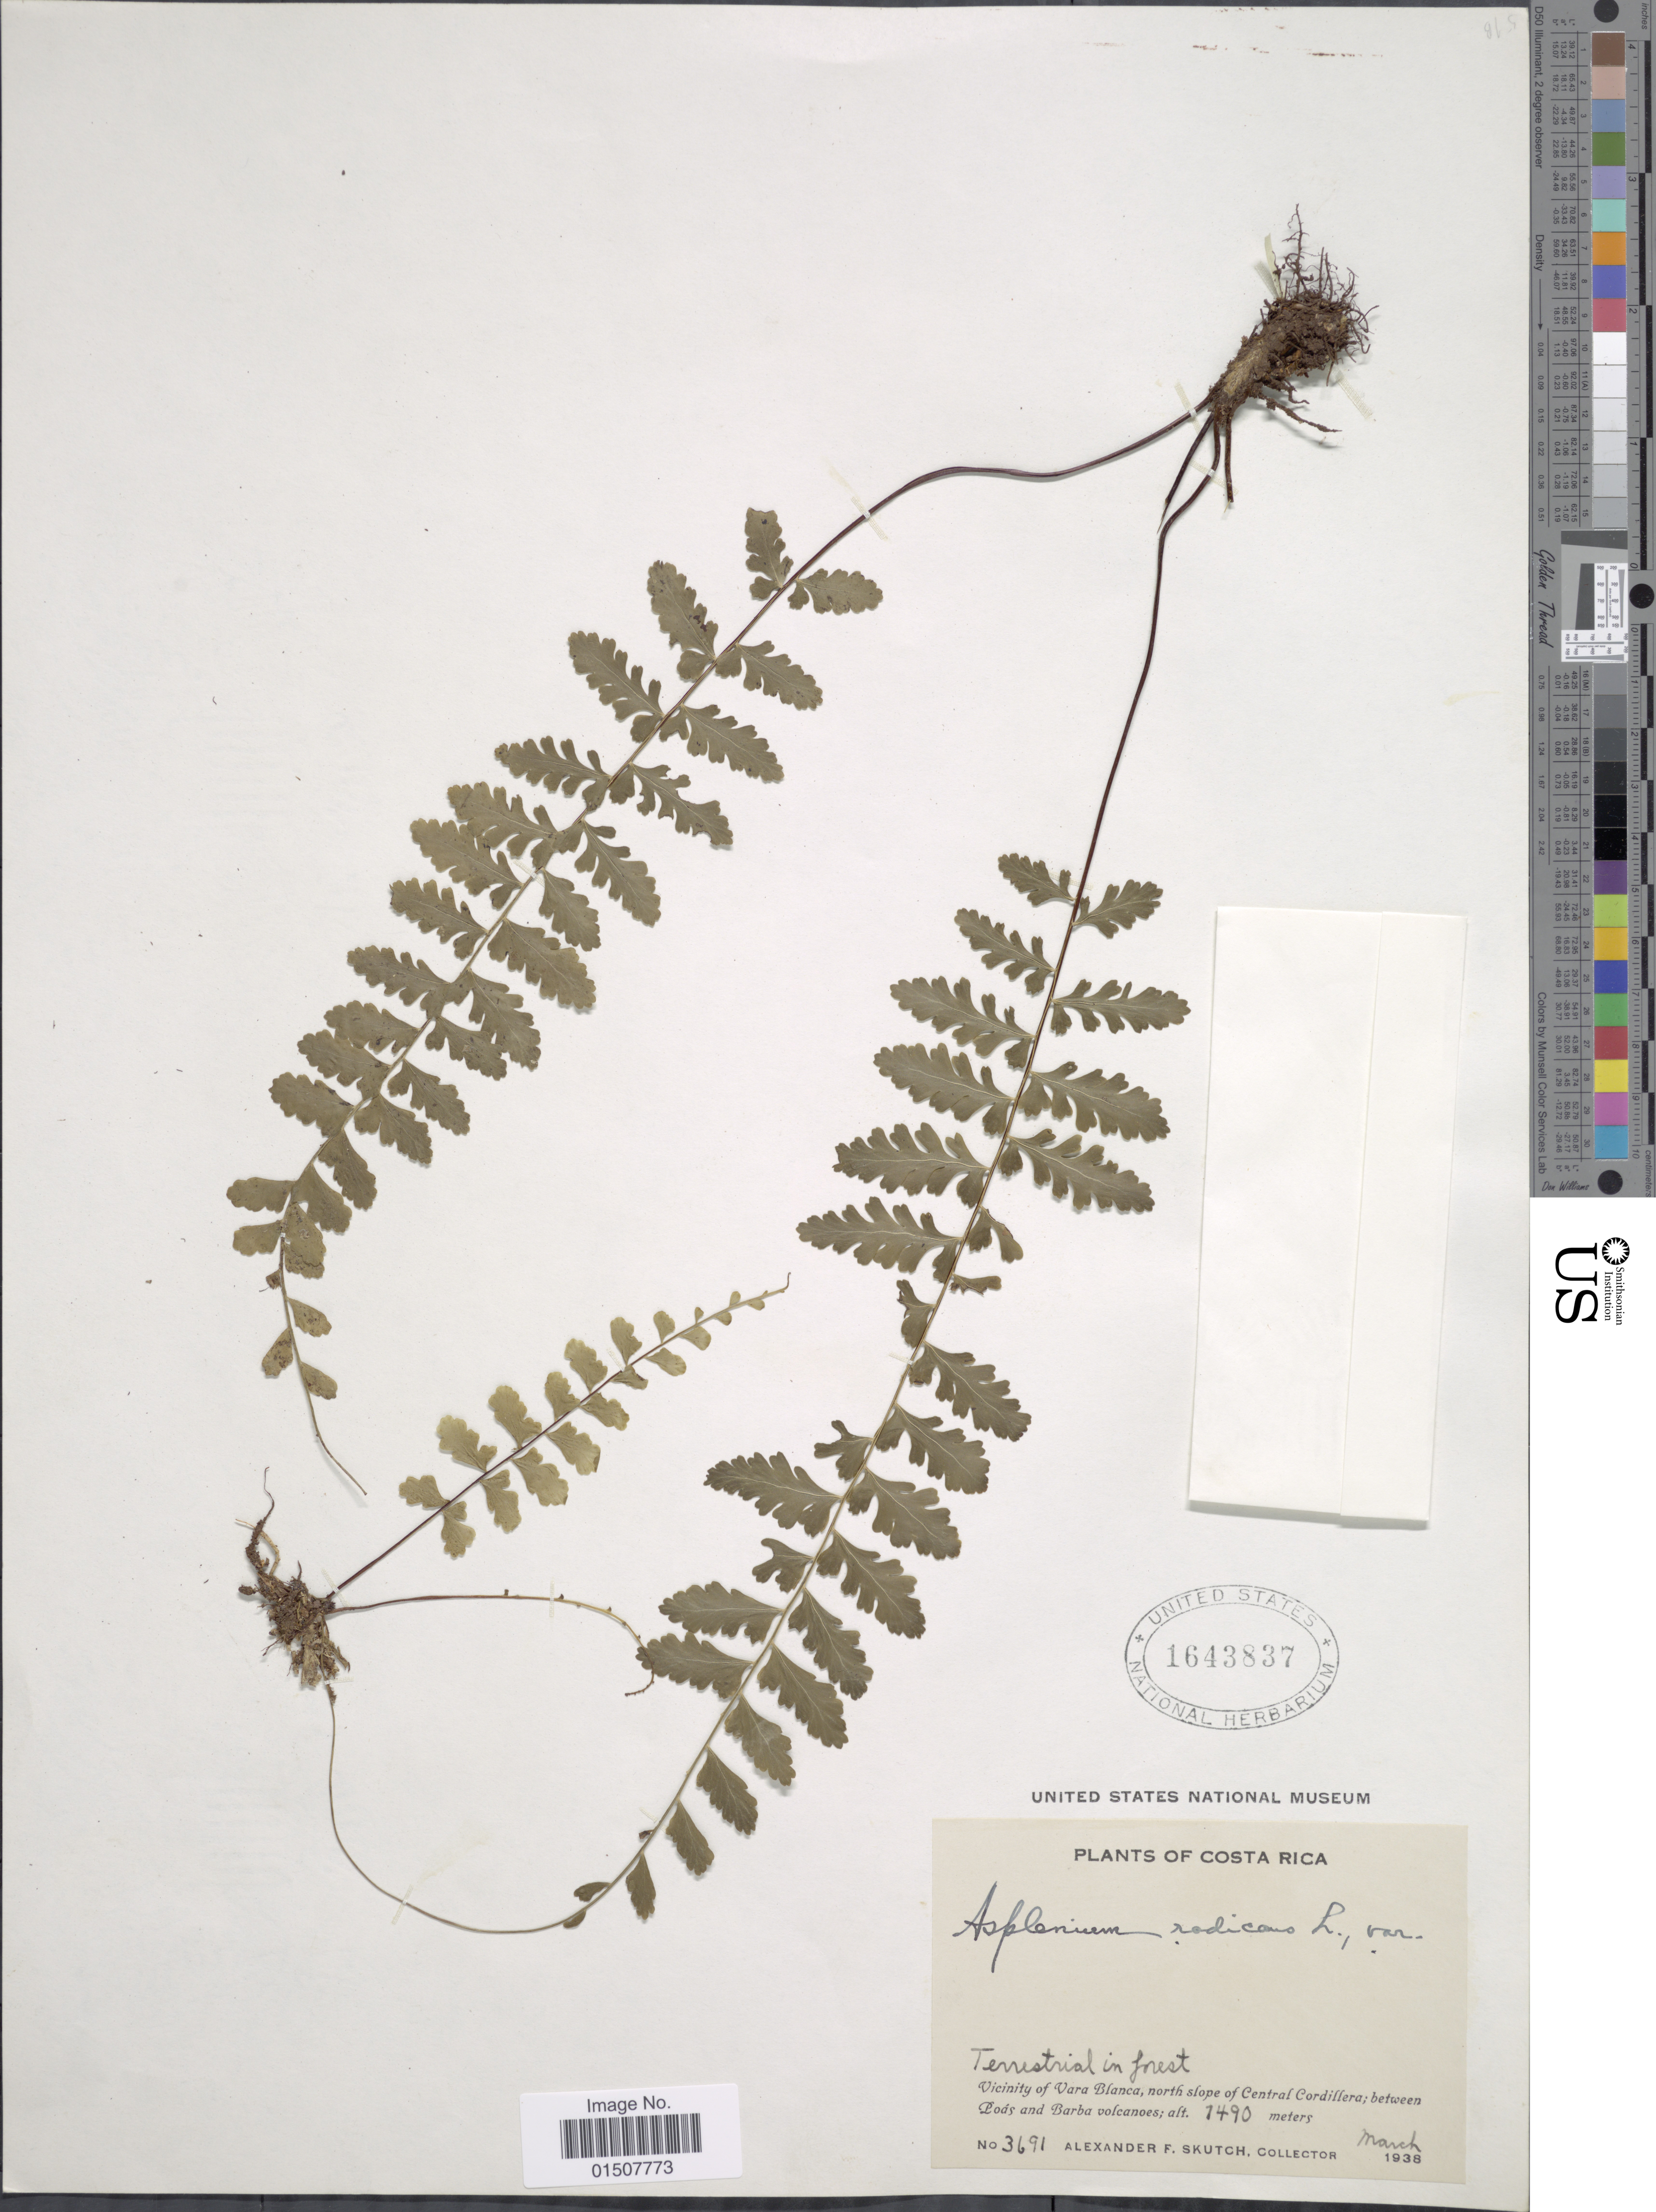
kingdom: Plantae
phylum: Tracheophyta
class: Polypodiopsida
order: Polypodiales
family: Aspleniaceae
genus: Asplenium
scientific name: Asplenium radicans var. radicans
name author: L.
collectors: A. F. Skutch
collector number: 3691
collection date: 1938-03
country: Costa Rica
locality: Vicinity of Vara Blanca, north slope of Central Cordillera; between Poas and Barba volcanos.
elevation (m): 1490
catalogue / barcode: US 1643837